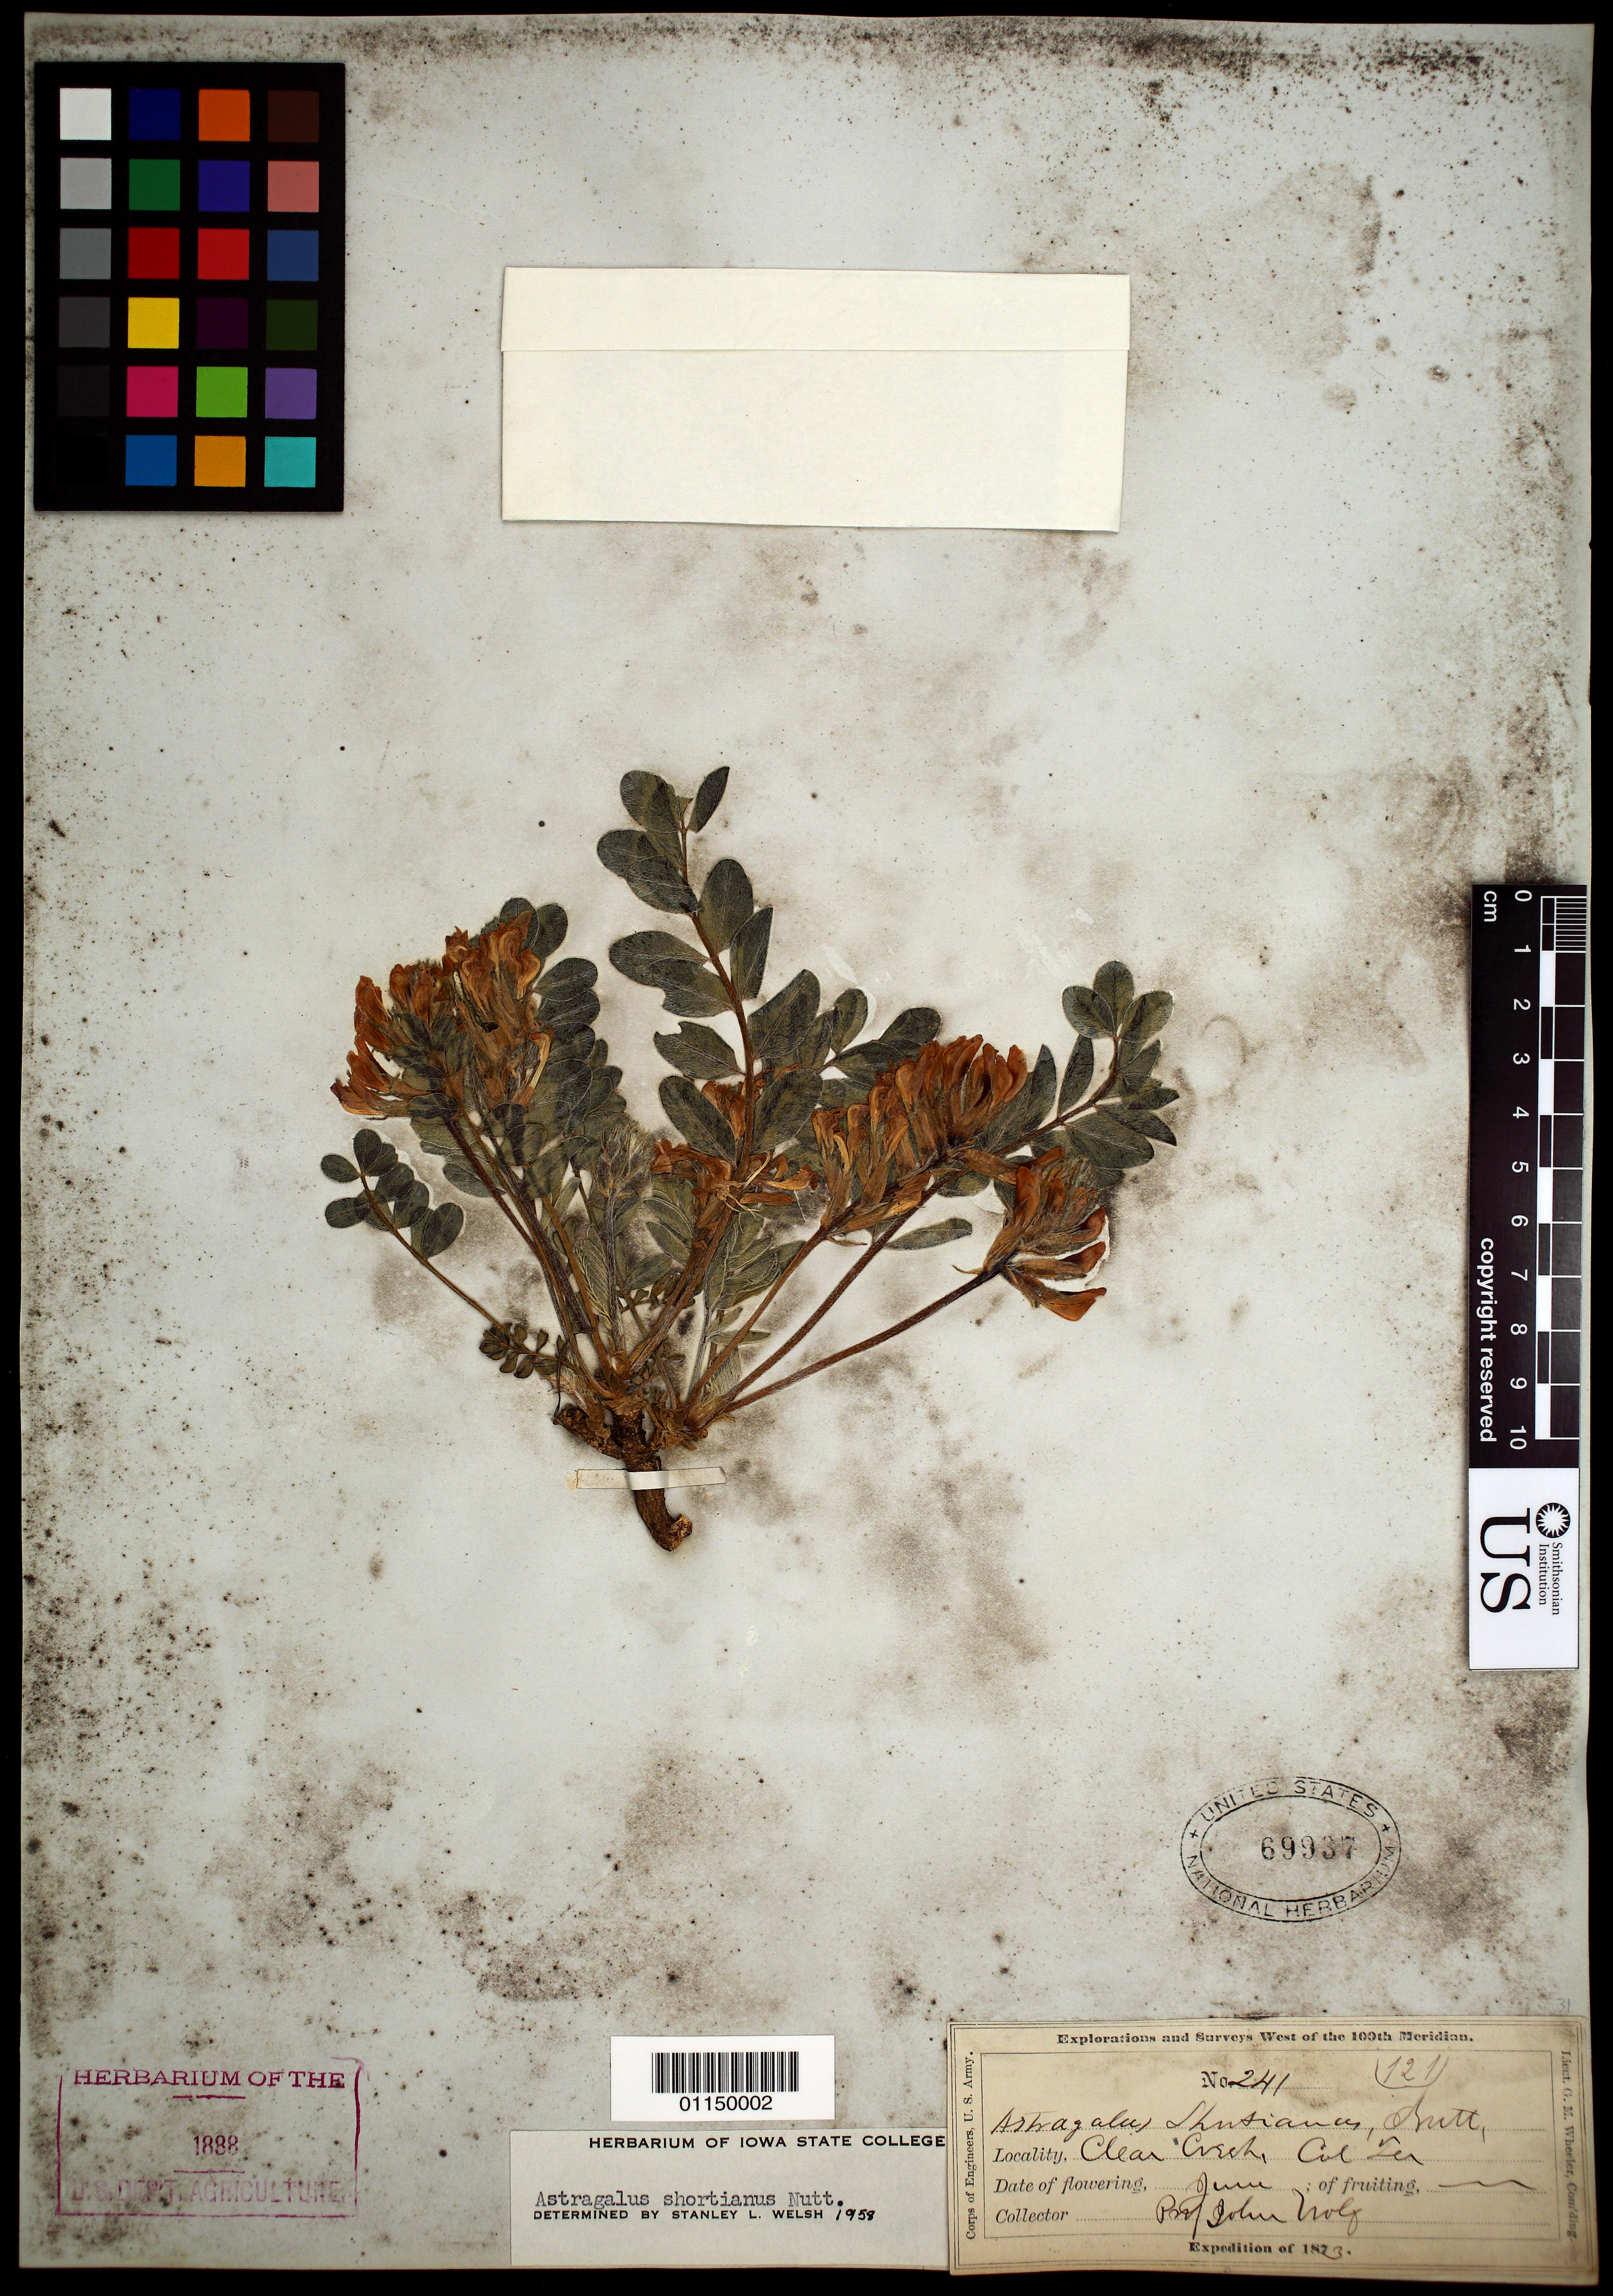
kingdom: Plantae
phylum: Tracheophyta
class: Magnoliopsida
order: Fabales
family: Fabaceae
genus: Astragalus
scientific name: Astragalus shortianus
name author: Nutt.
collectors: J. Wolf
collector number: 241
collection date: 1873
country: United States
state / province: Colorado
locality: Clear Creek, Col. Ter.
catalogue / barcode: US 69937